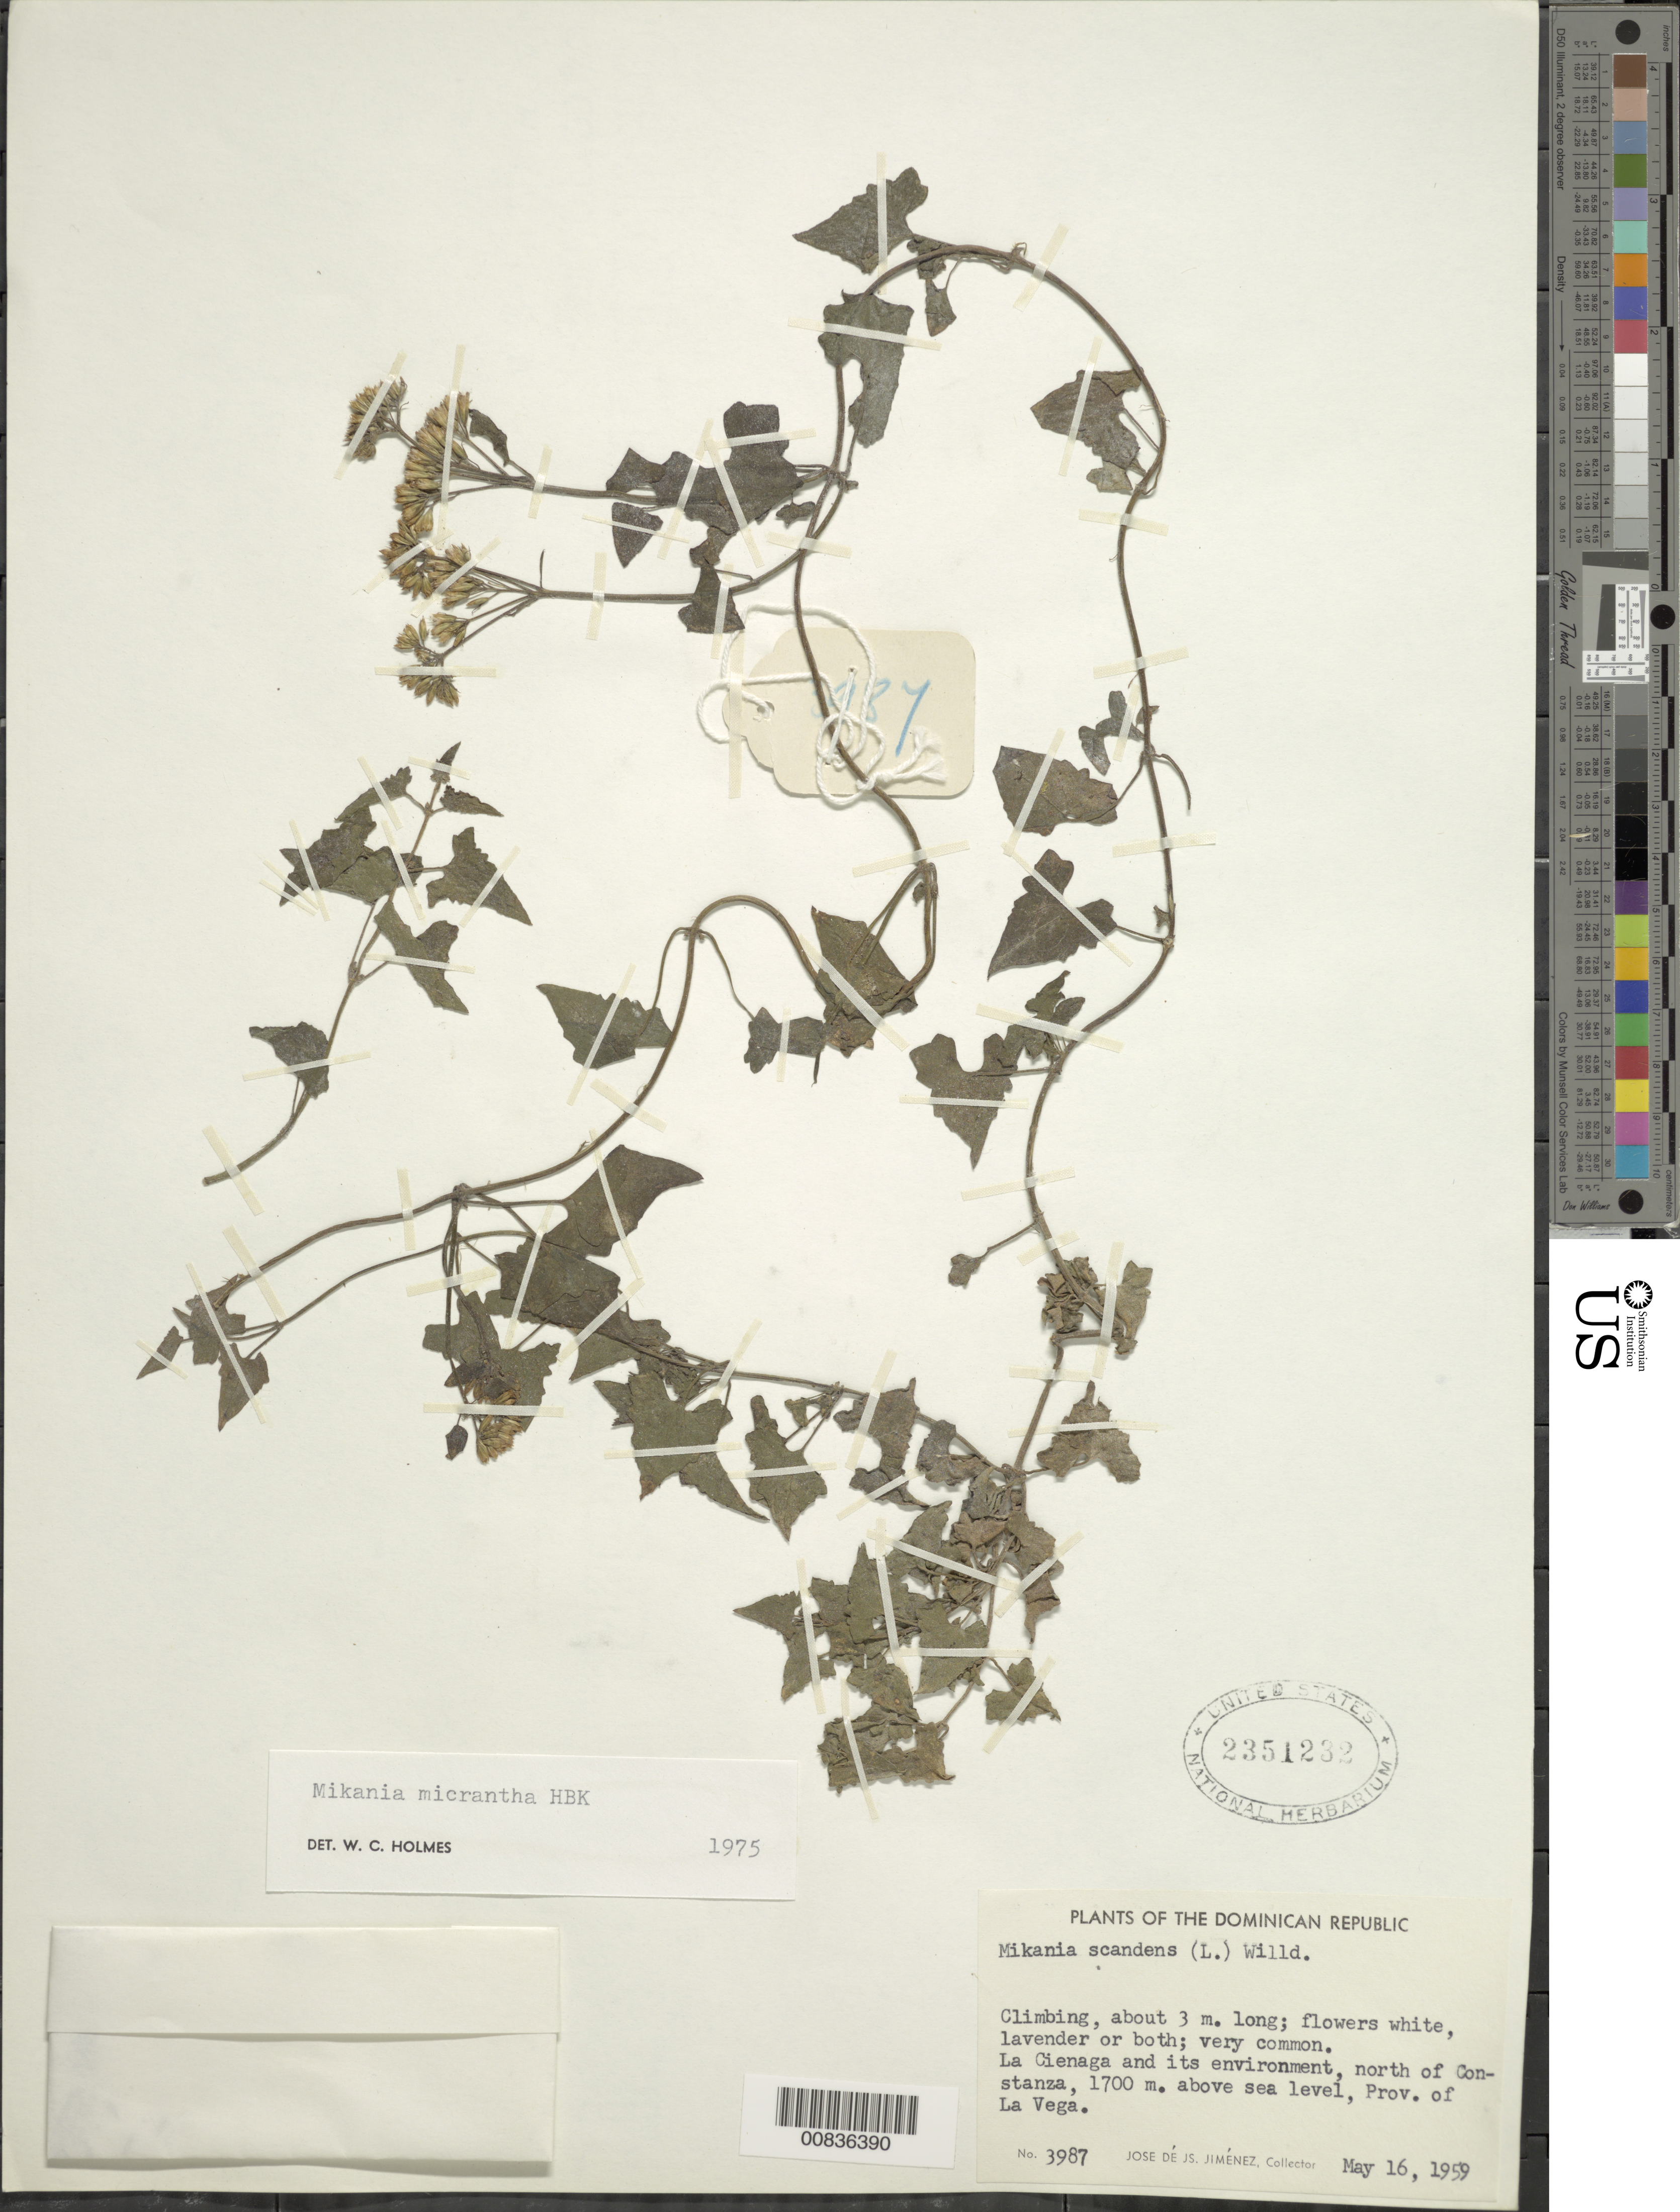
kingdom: Plantae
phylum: Tracheophyta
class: Magnoliopsida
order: Asterales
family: Asteraceae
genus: Mikania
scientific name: Mikania micrantha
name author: Kunth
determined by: Holmes, W. C.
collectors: J. J. Jiménez Almonte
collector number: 3987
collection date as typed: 16 May 1959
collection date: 1959-05-16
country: Dominican Republic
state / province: La Vega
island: Hispaniola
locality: La Cienaga and its environment, north of Constanza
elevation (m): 1700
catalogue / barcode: US 2351232